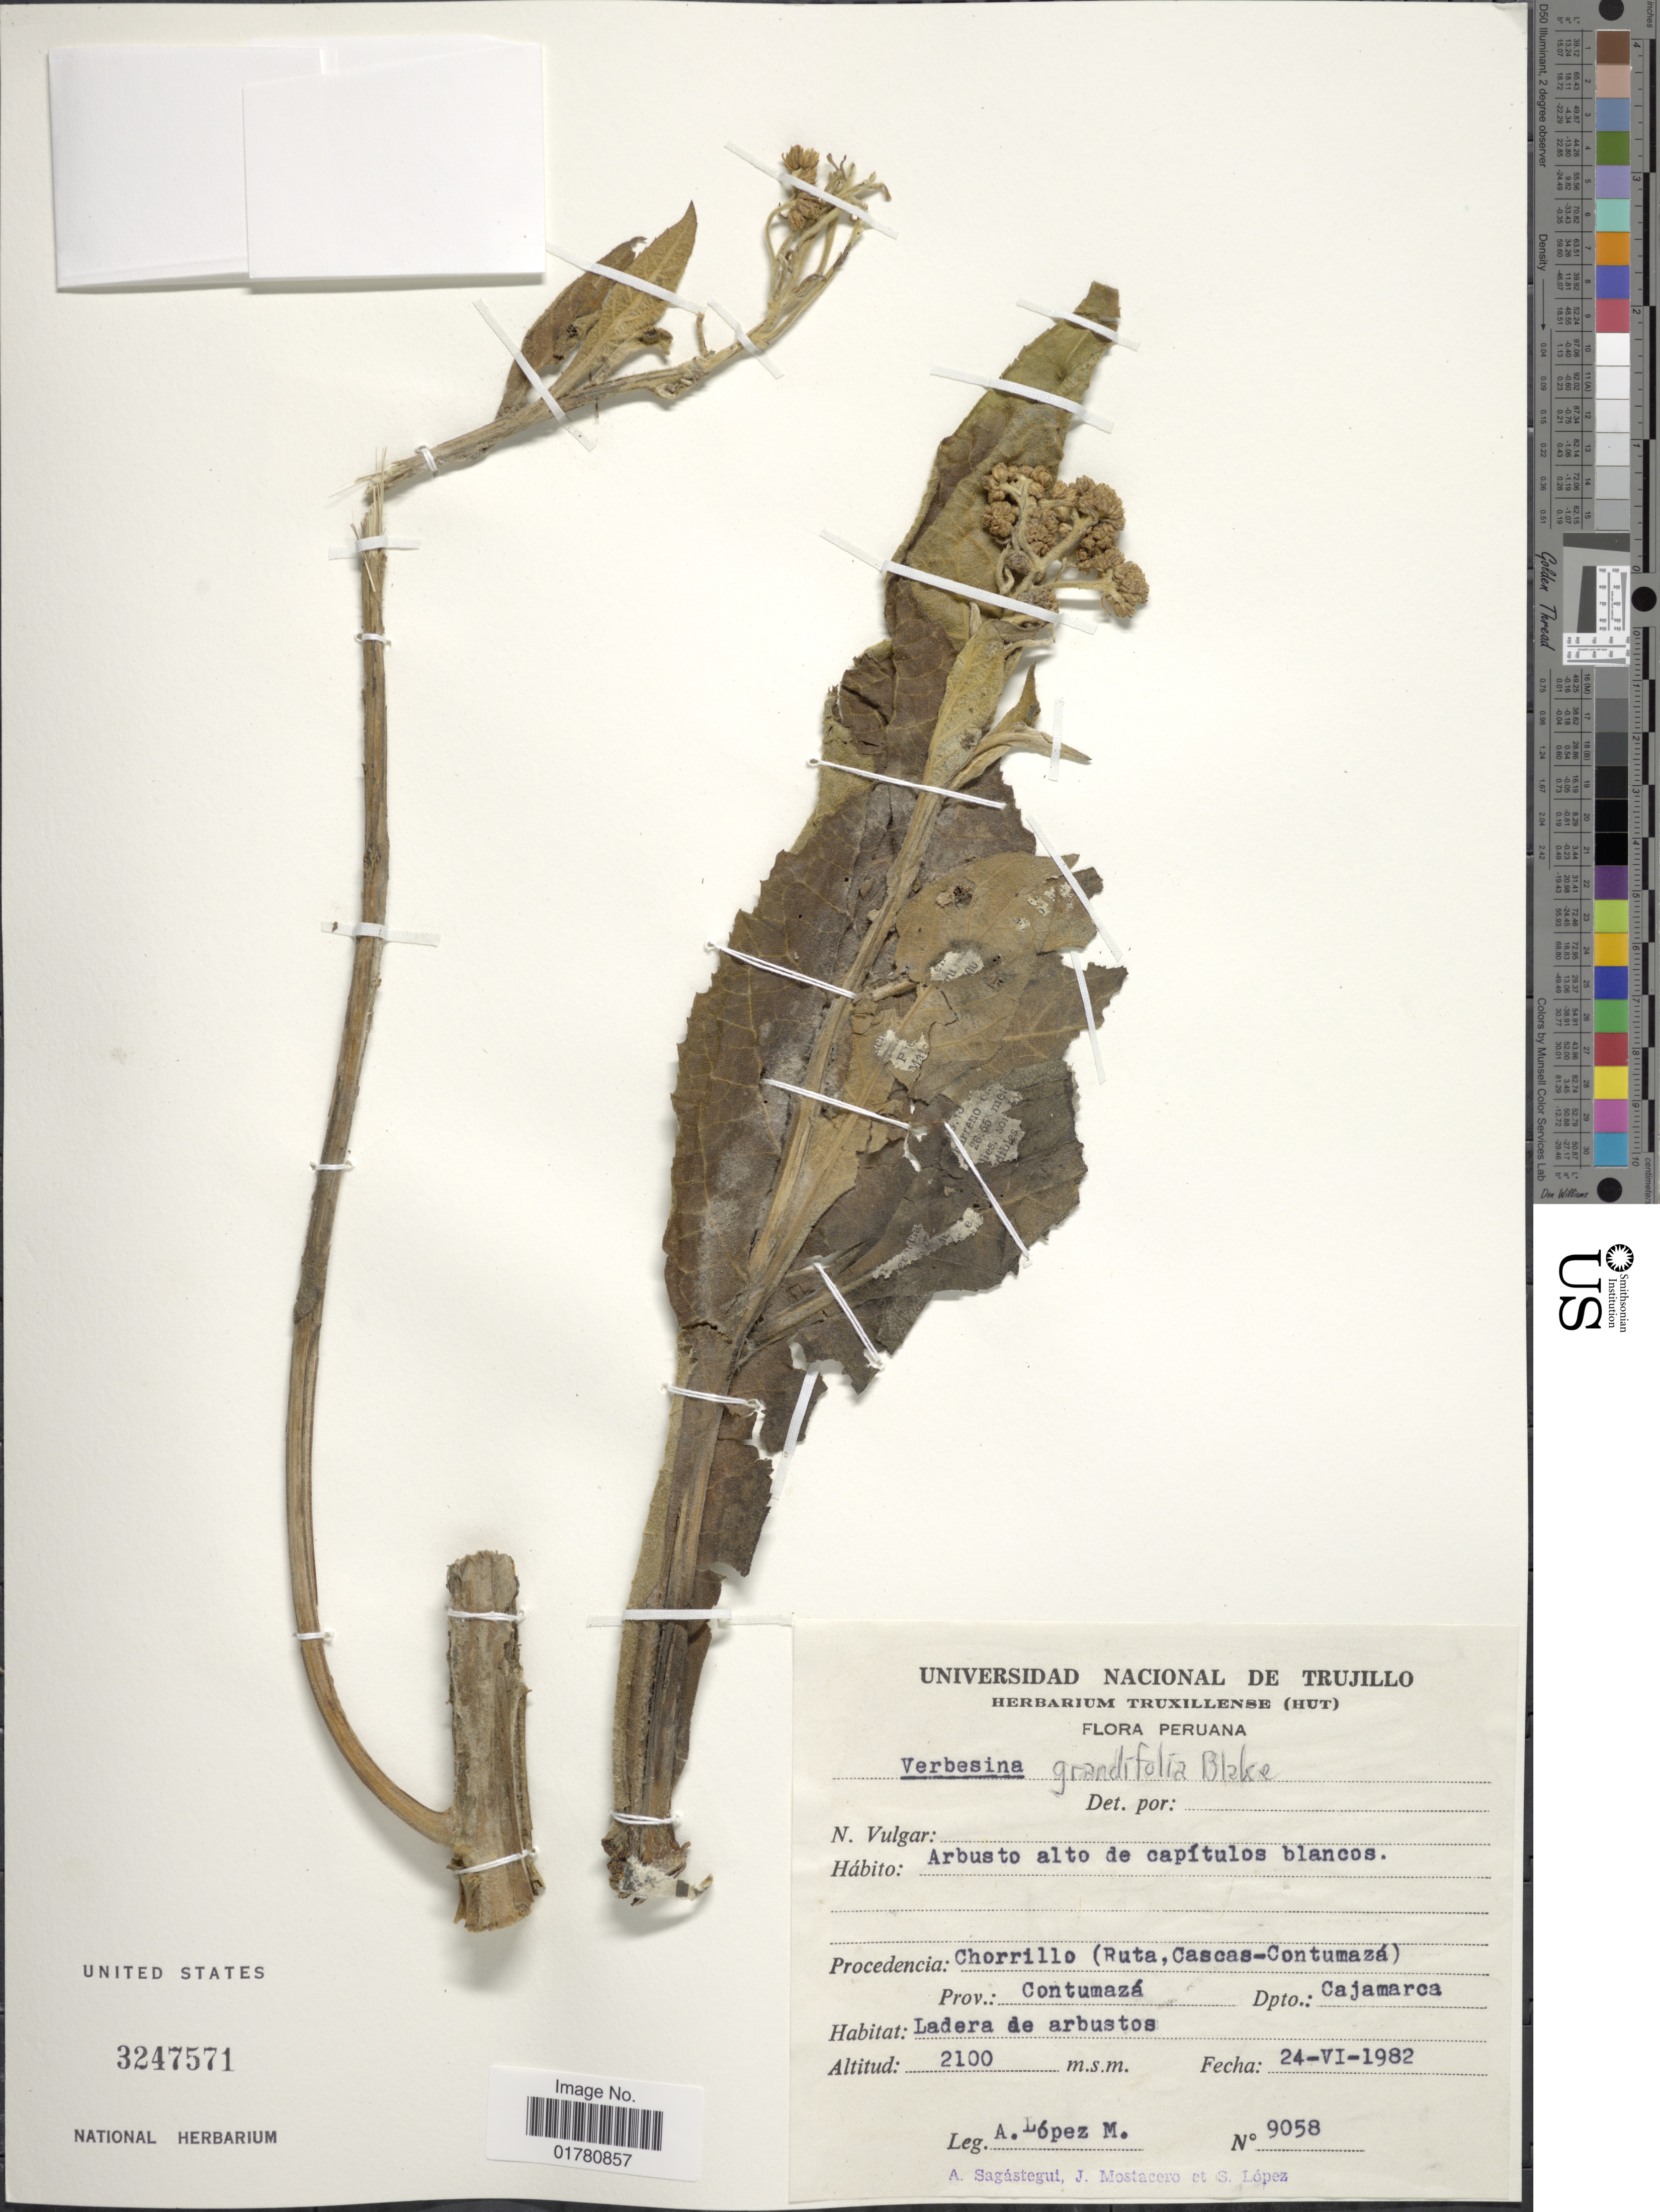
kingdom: Plantae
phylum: Tracheophyta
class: Magnoliopsida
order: Asterales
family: Asteraceae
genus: Verbesina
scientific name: Verbesina grandifolia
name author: S.F. Blake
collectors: A. López M.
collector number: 9058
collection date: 1982-06-24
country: Peru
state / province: Cajamarca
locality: Chorrillo (Ruta, Cascas-Contumazá), Prov. Contumazá, Dpto Cajamarca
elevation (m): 2100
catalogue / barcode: US 3247571